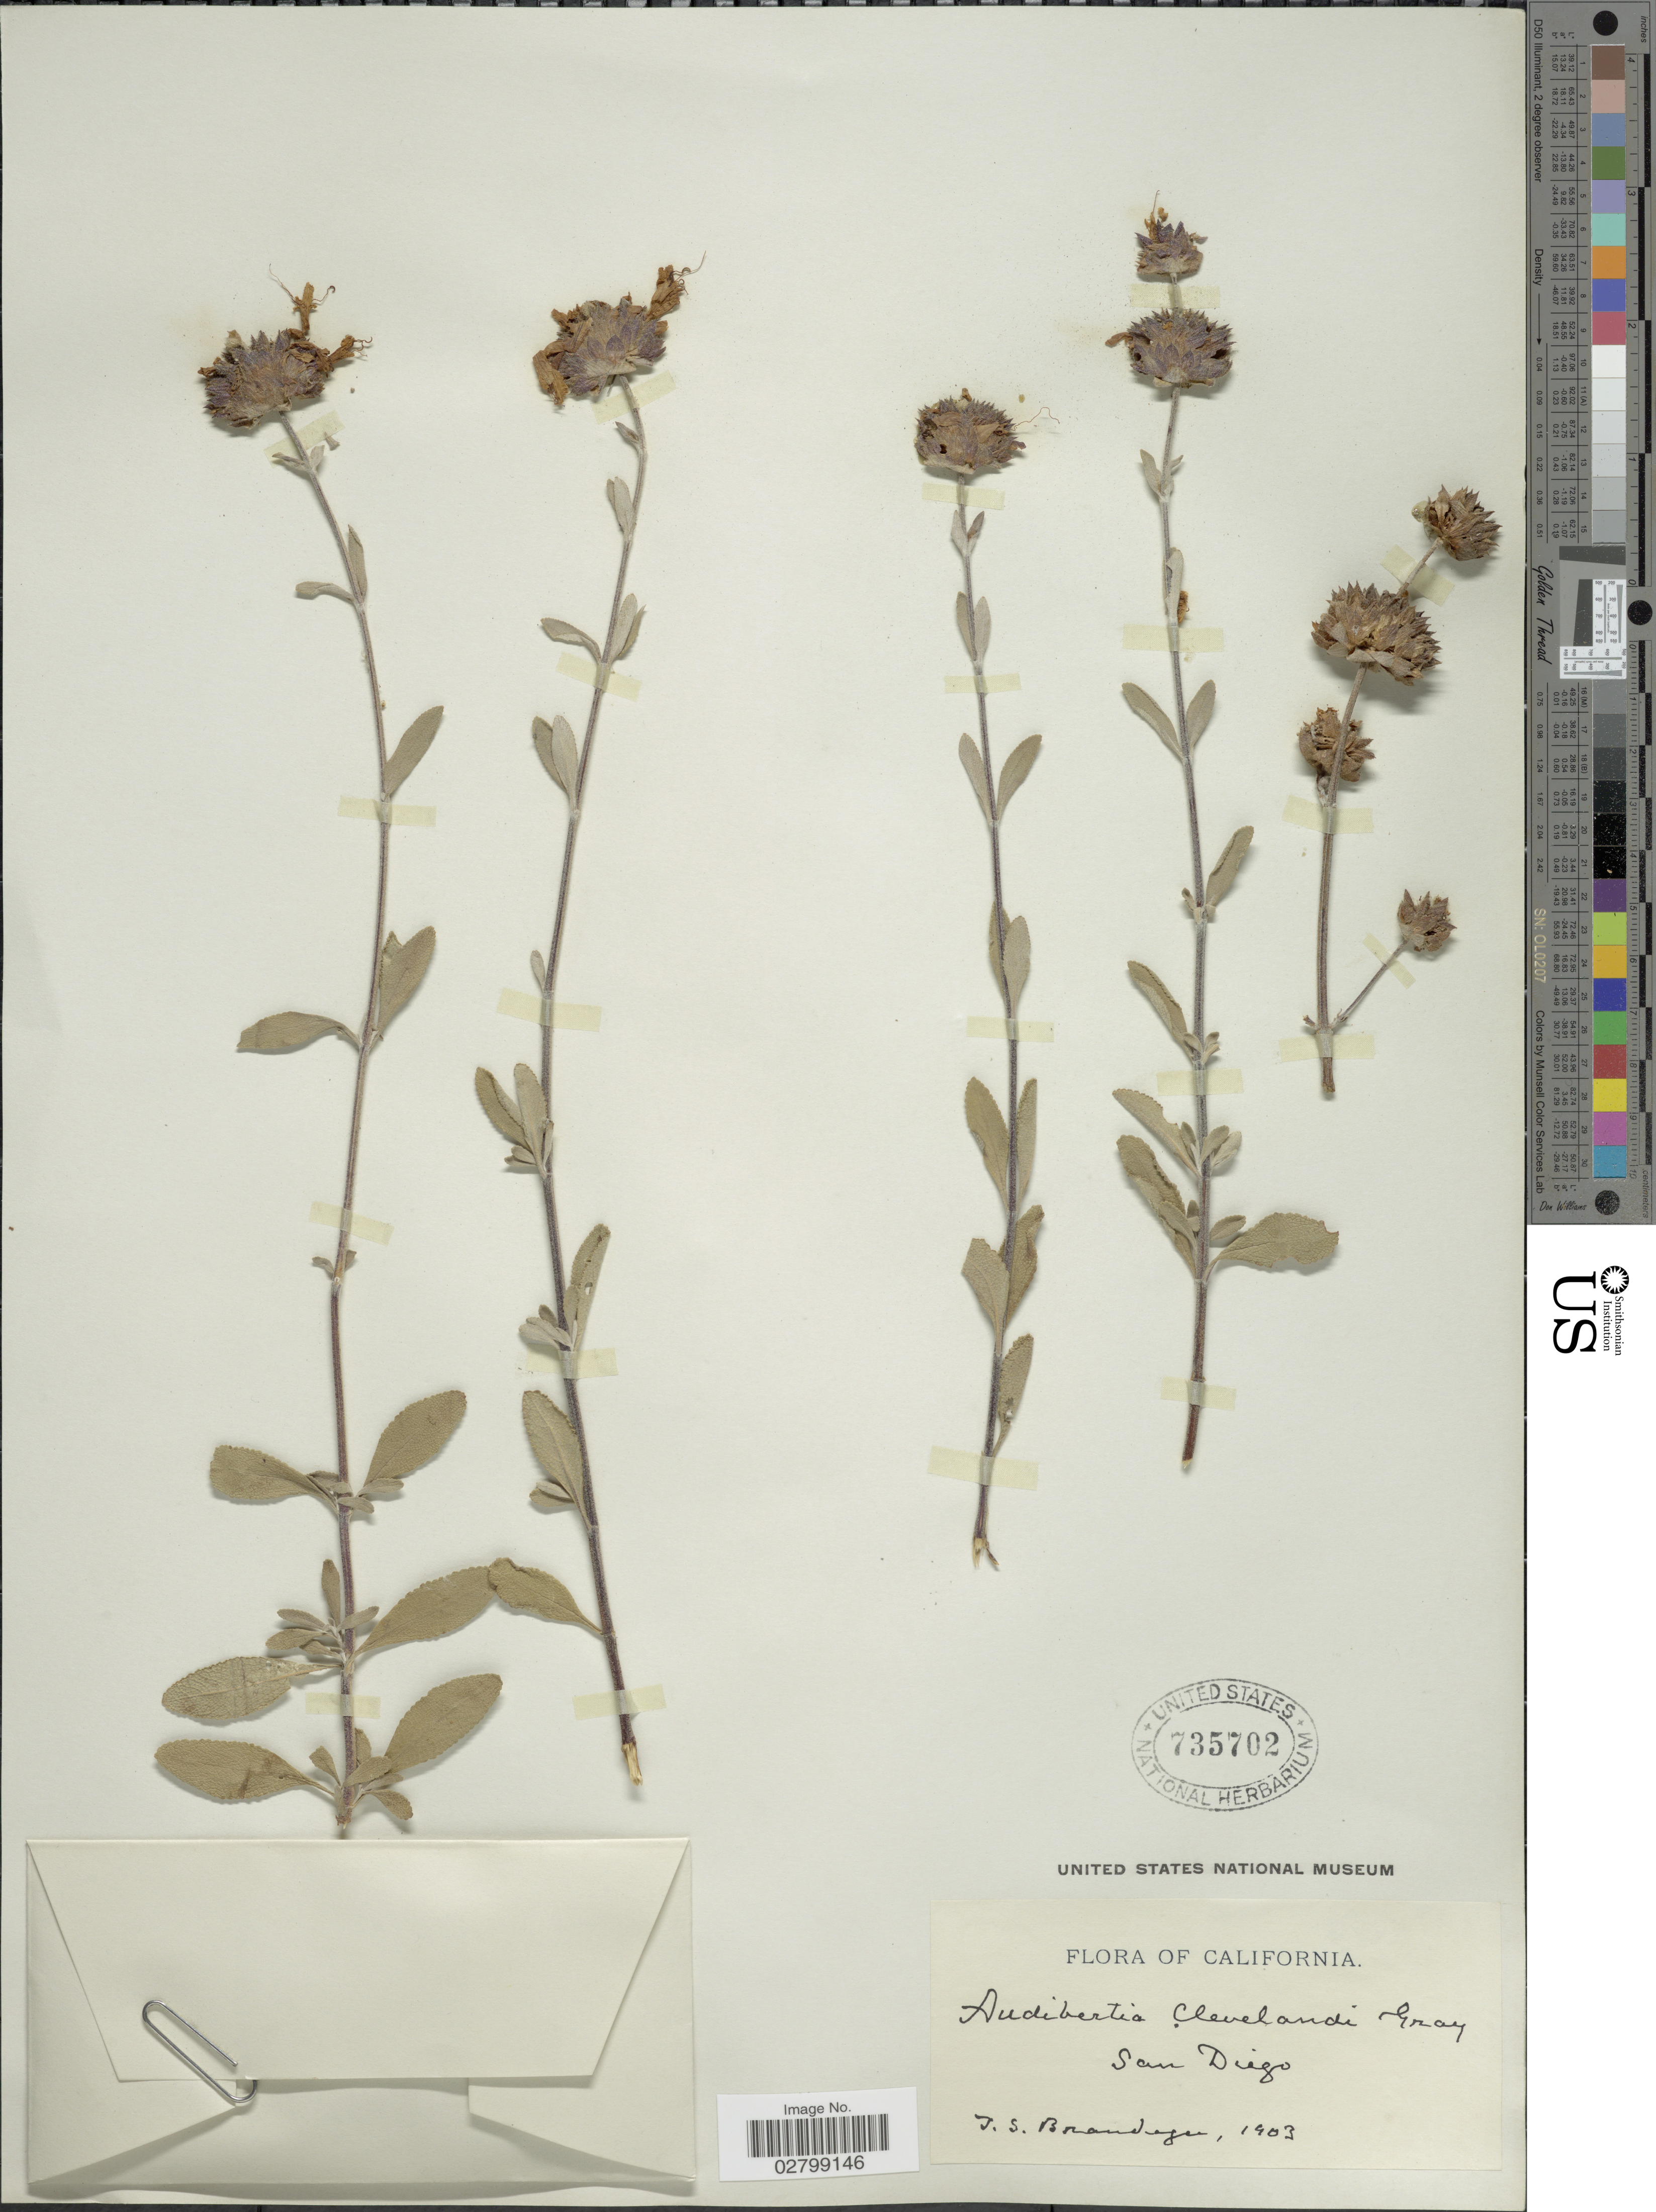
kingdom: Plantae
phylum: Tracheophyta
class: Magnoliopsida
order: Lamiales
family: Lamiaceae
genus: Salvia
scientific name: Salvia clevelandii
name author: (A. Gray) Greene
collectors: T. S. Brandegee (herbarium)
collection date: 1903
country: United States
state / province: California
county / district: San Diego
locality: San Diego.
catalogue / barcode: US 735702